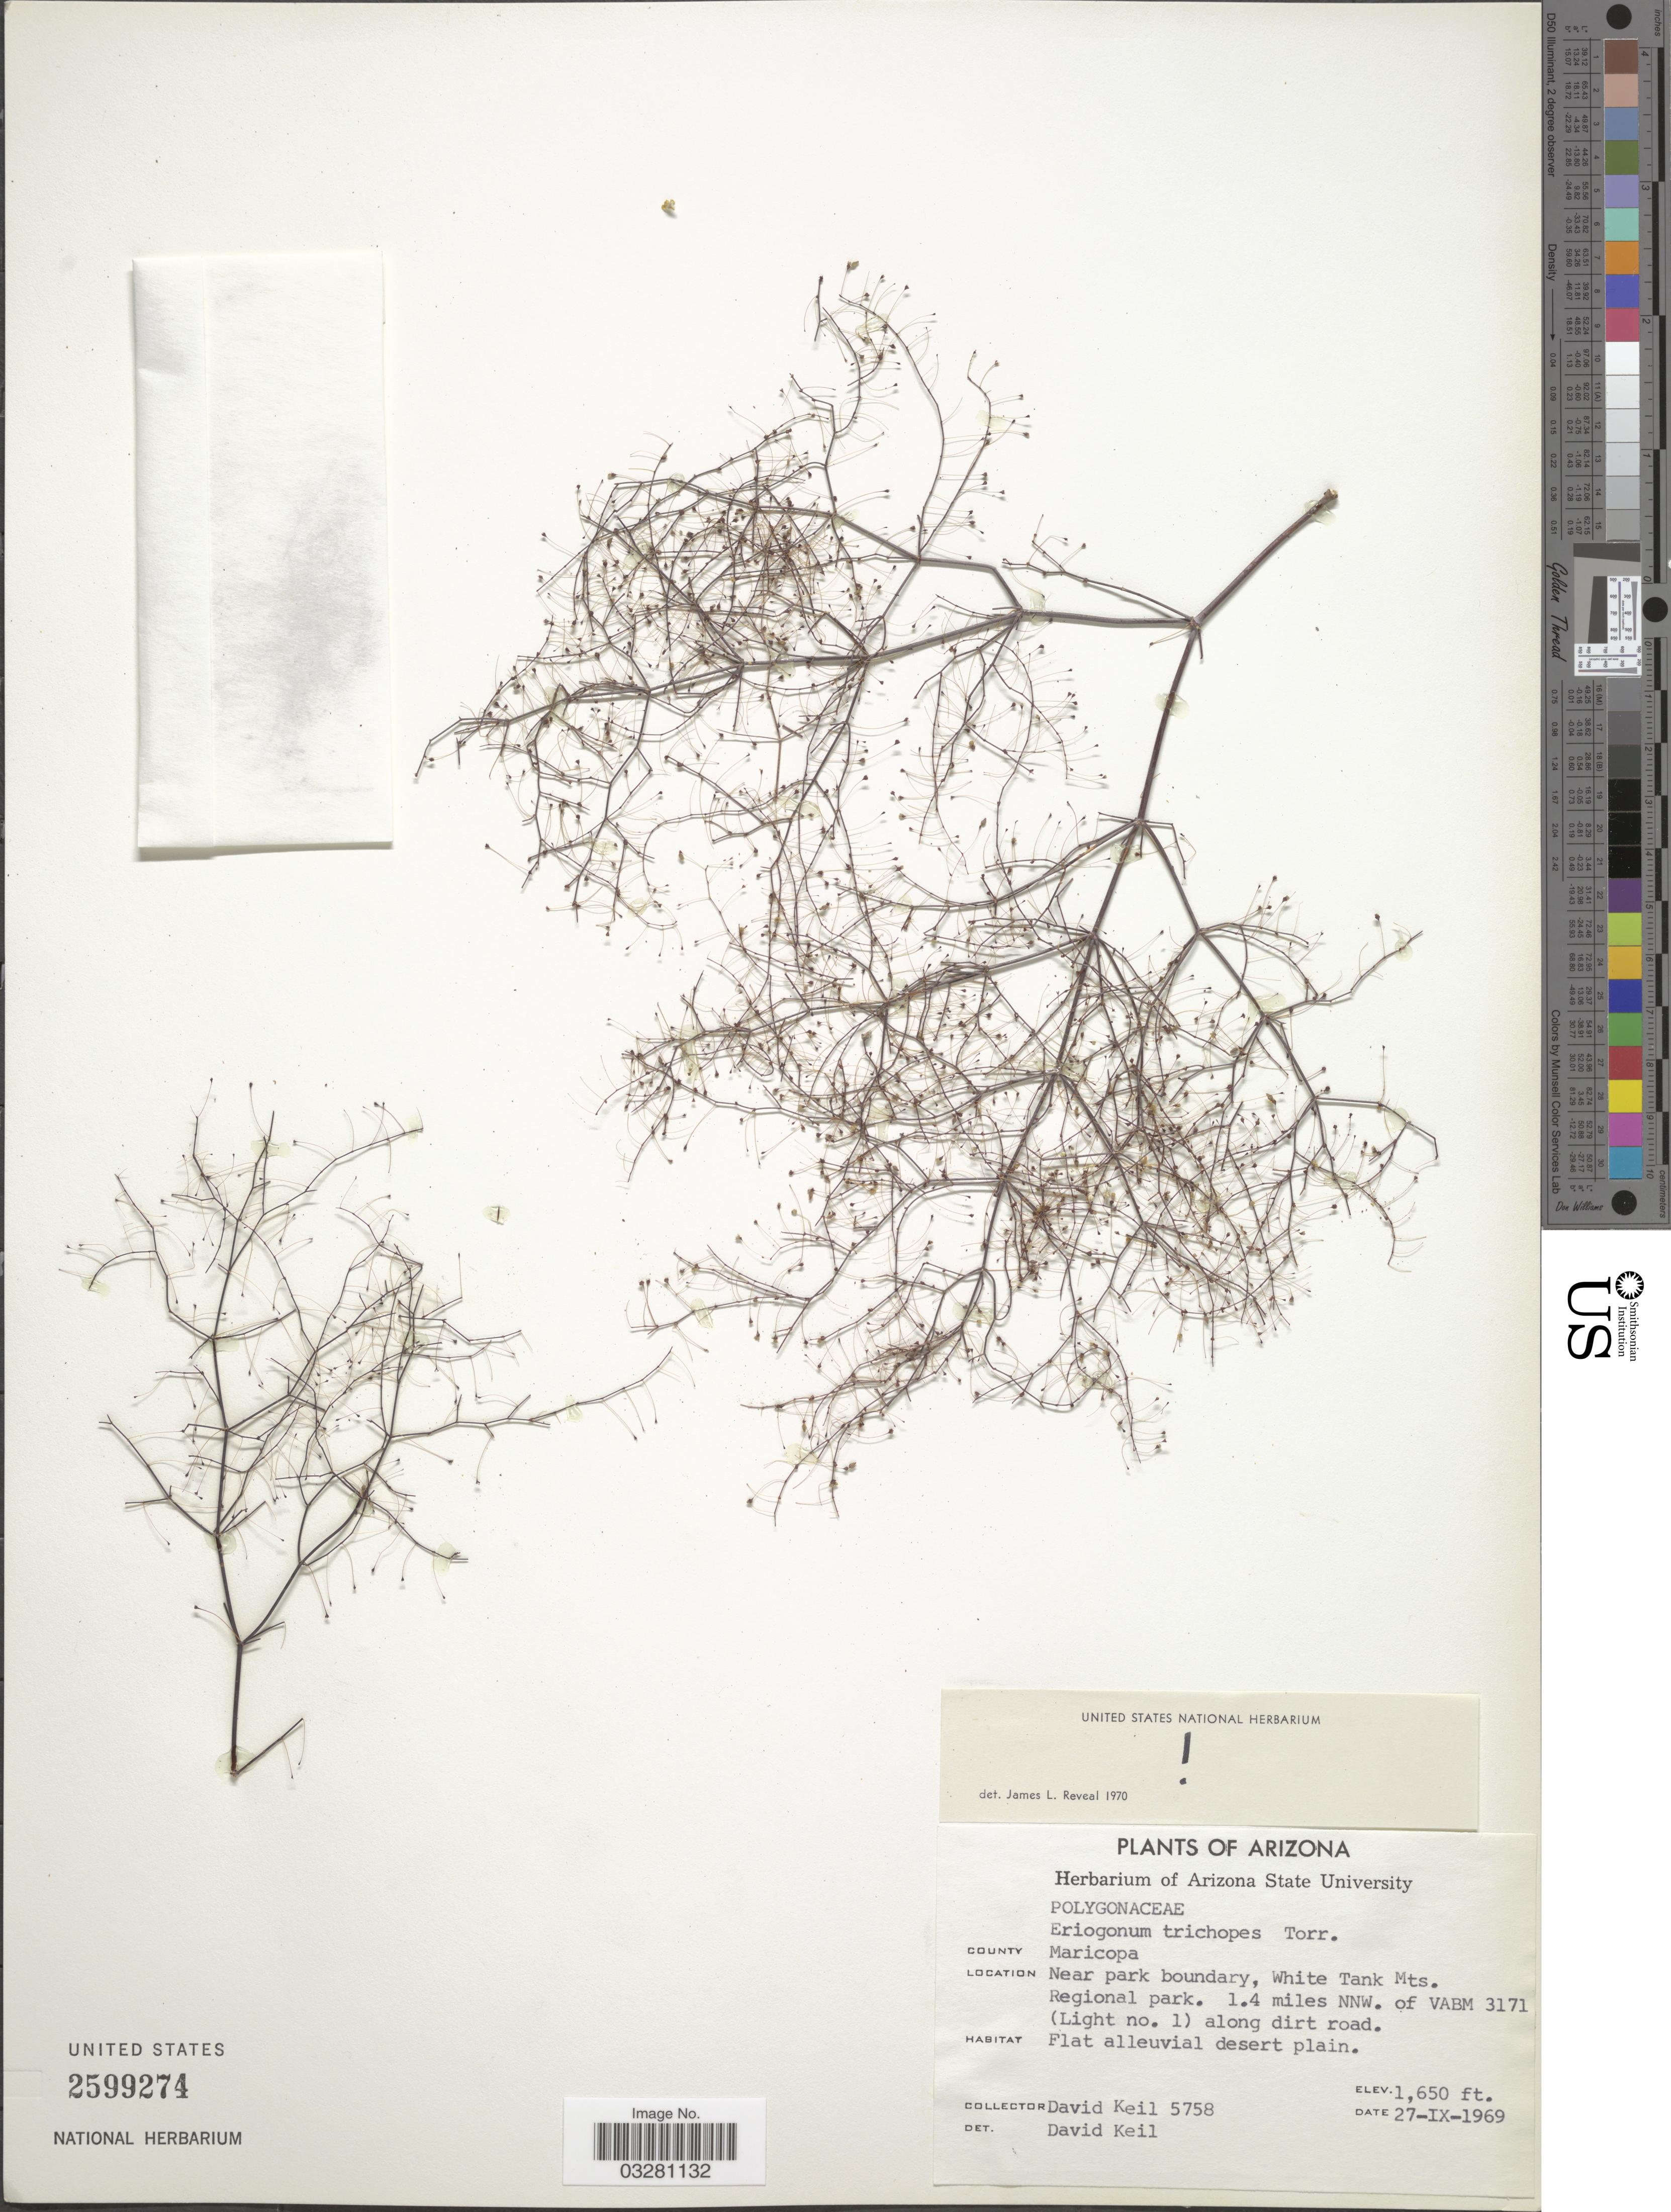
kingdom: Plantae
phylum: Tracheophyta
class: Magnoliopsida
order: Caryophyllales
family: Polygonaceae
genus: Eriogonum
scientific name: Eriogonum trichopes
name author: Torr.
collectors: D. J. Keil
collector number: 5758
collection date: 1969-09-27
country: United States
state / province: Arizona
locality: County Maricopa. Near park boundary, White Tank Mts. Regional park. 1.4 miles NNW. of VABM 3171 (Light no. 1) along dirt road.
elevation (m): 503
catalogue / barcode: US 2599274